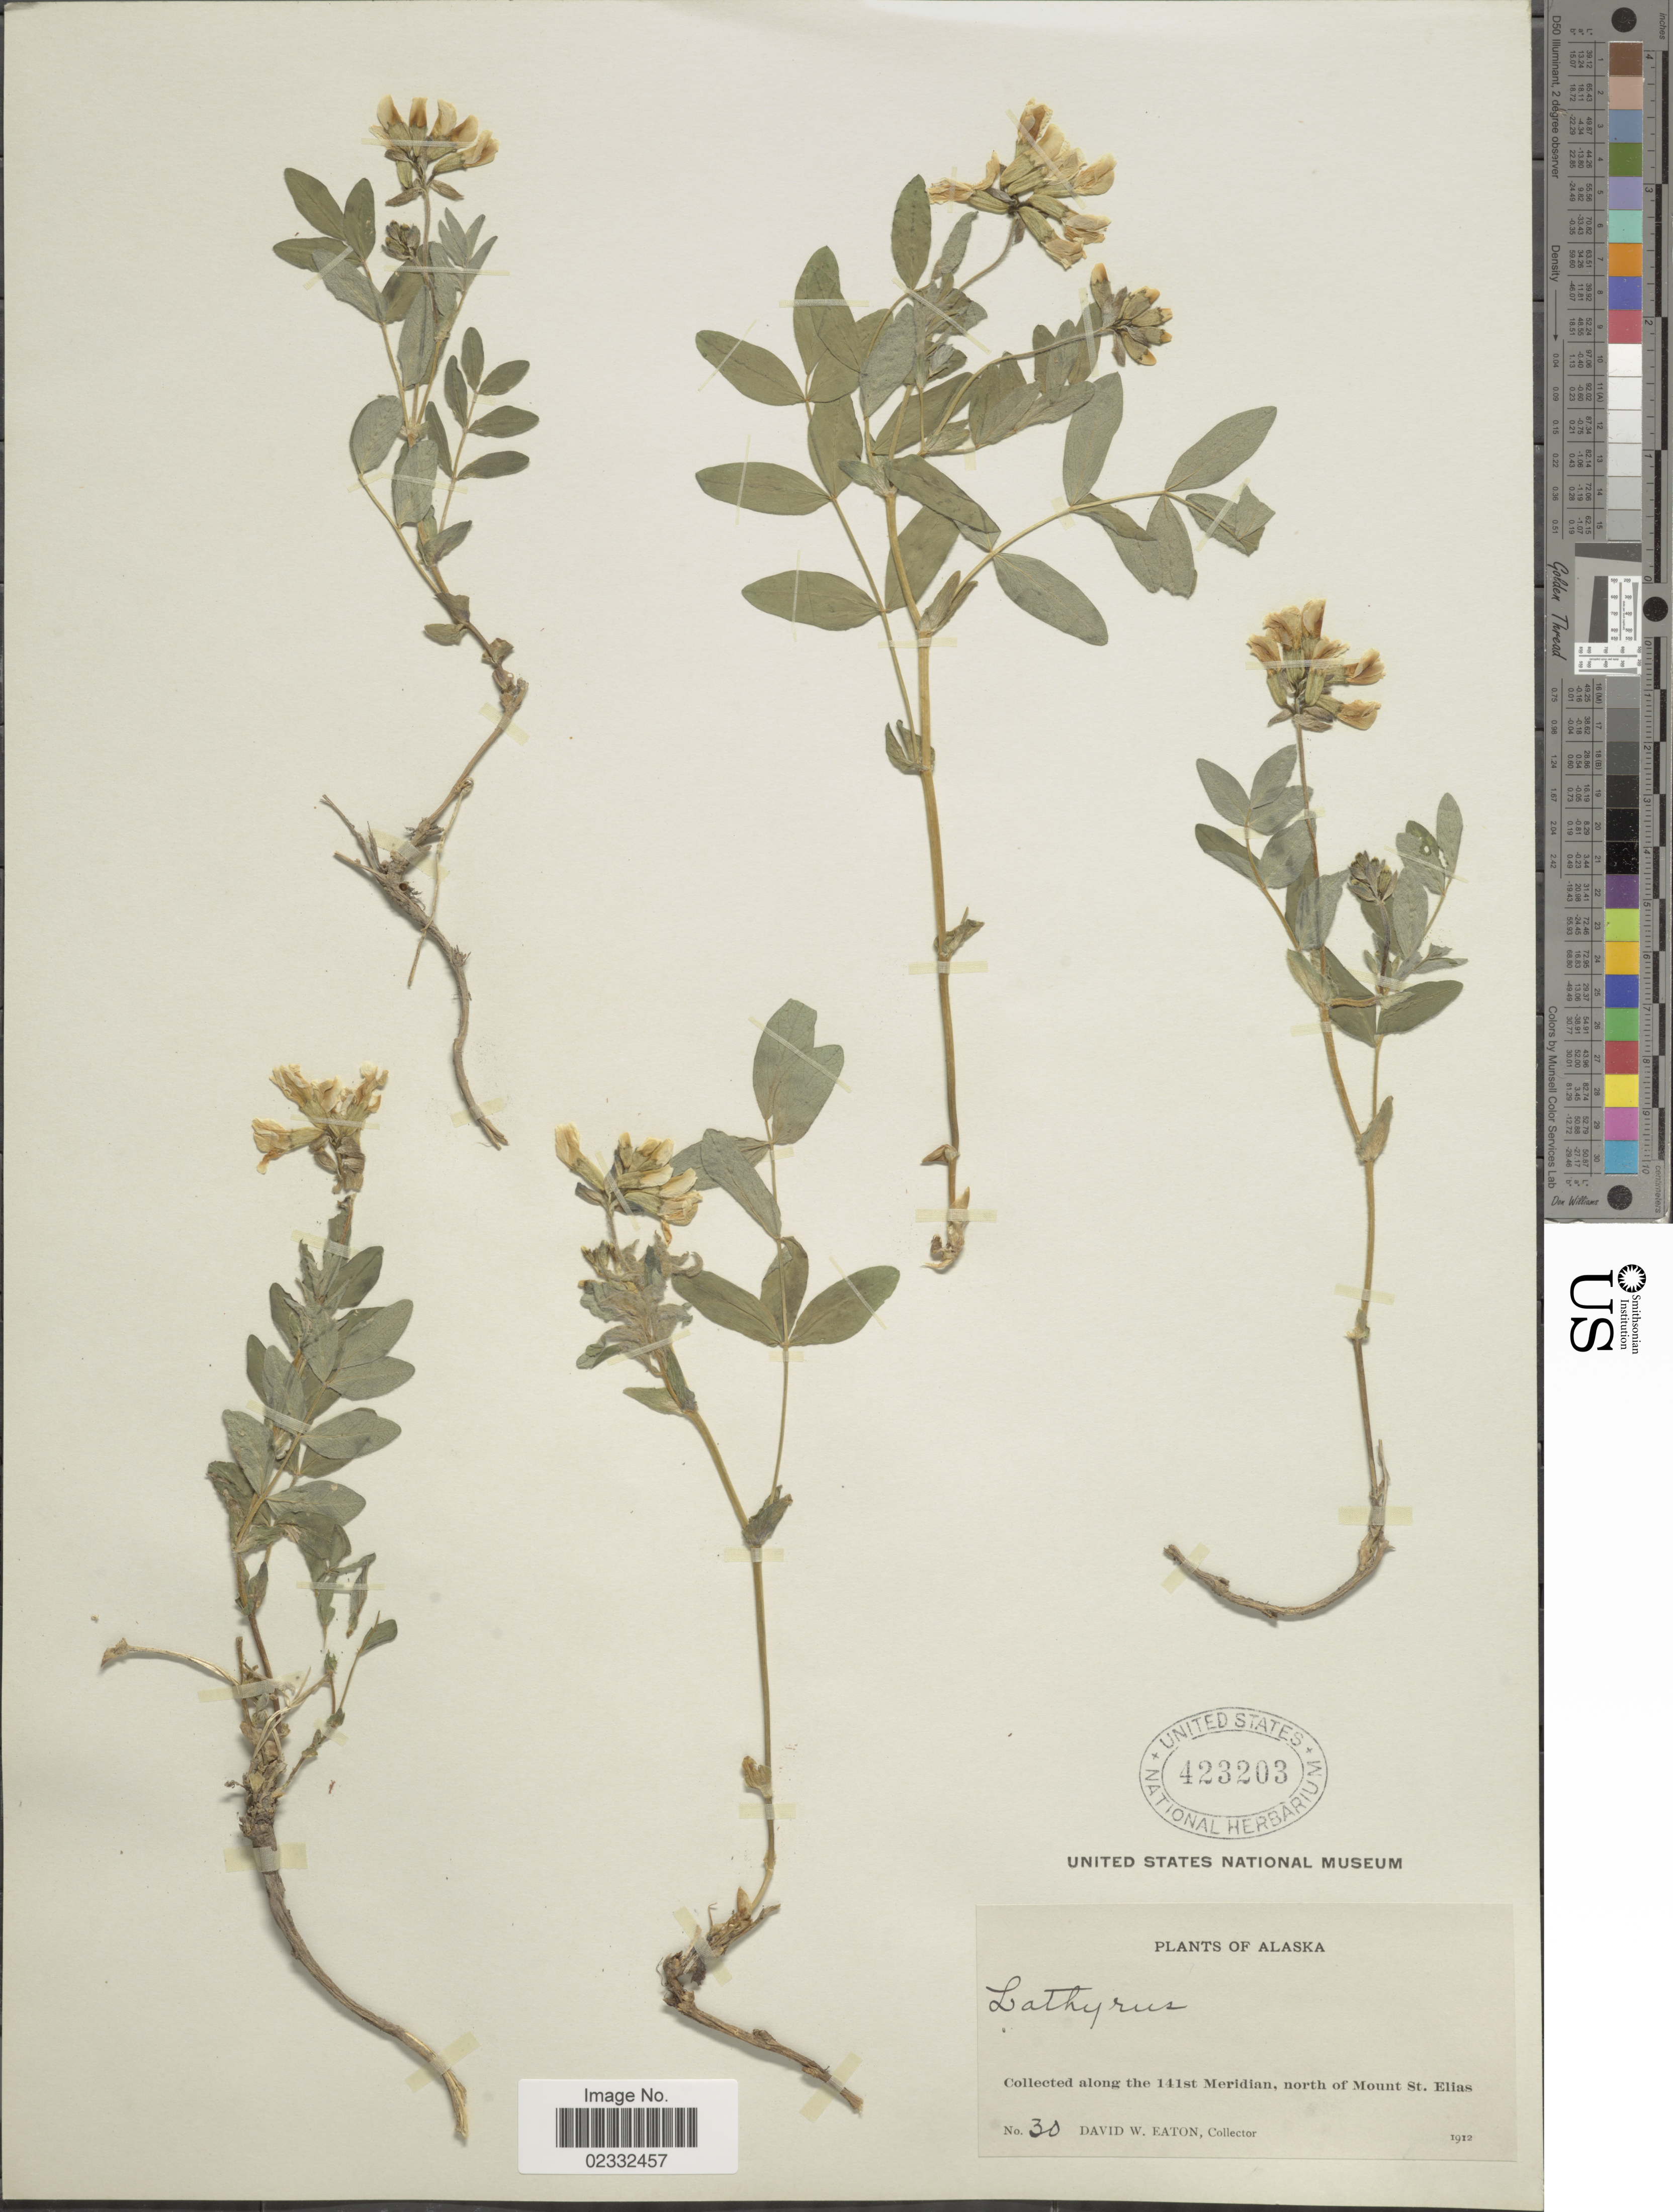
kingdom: Plantae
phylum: Tracheophyta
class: Magnoliopsida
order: Fabales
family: Fabaceae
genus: Astragalus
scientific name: Astragalus littoralis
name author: (Hook.) Coville & Standl. ex Mertie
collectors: D. Eaton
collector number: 30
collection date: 1912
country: United States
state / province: Alaska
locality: Collected along the 141st Meridian, north of Mount St. Elias.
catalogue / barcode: US 423203